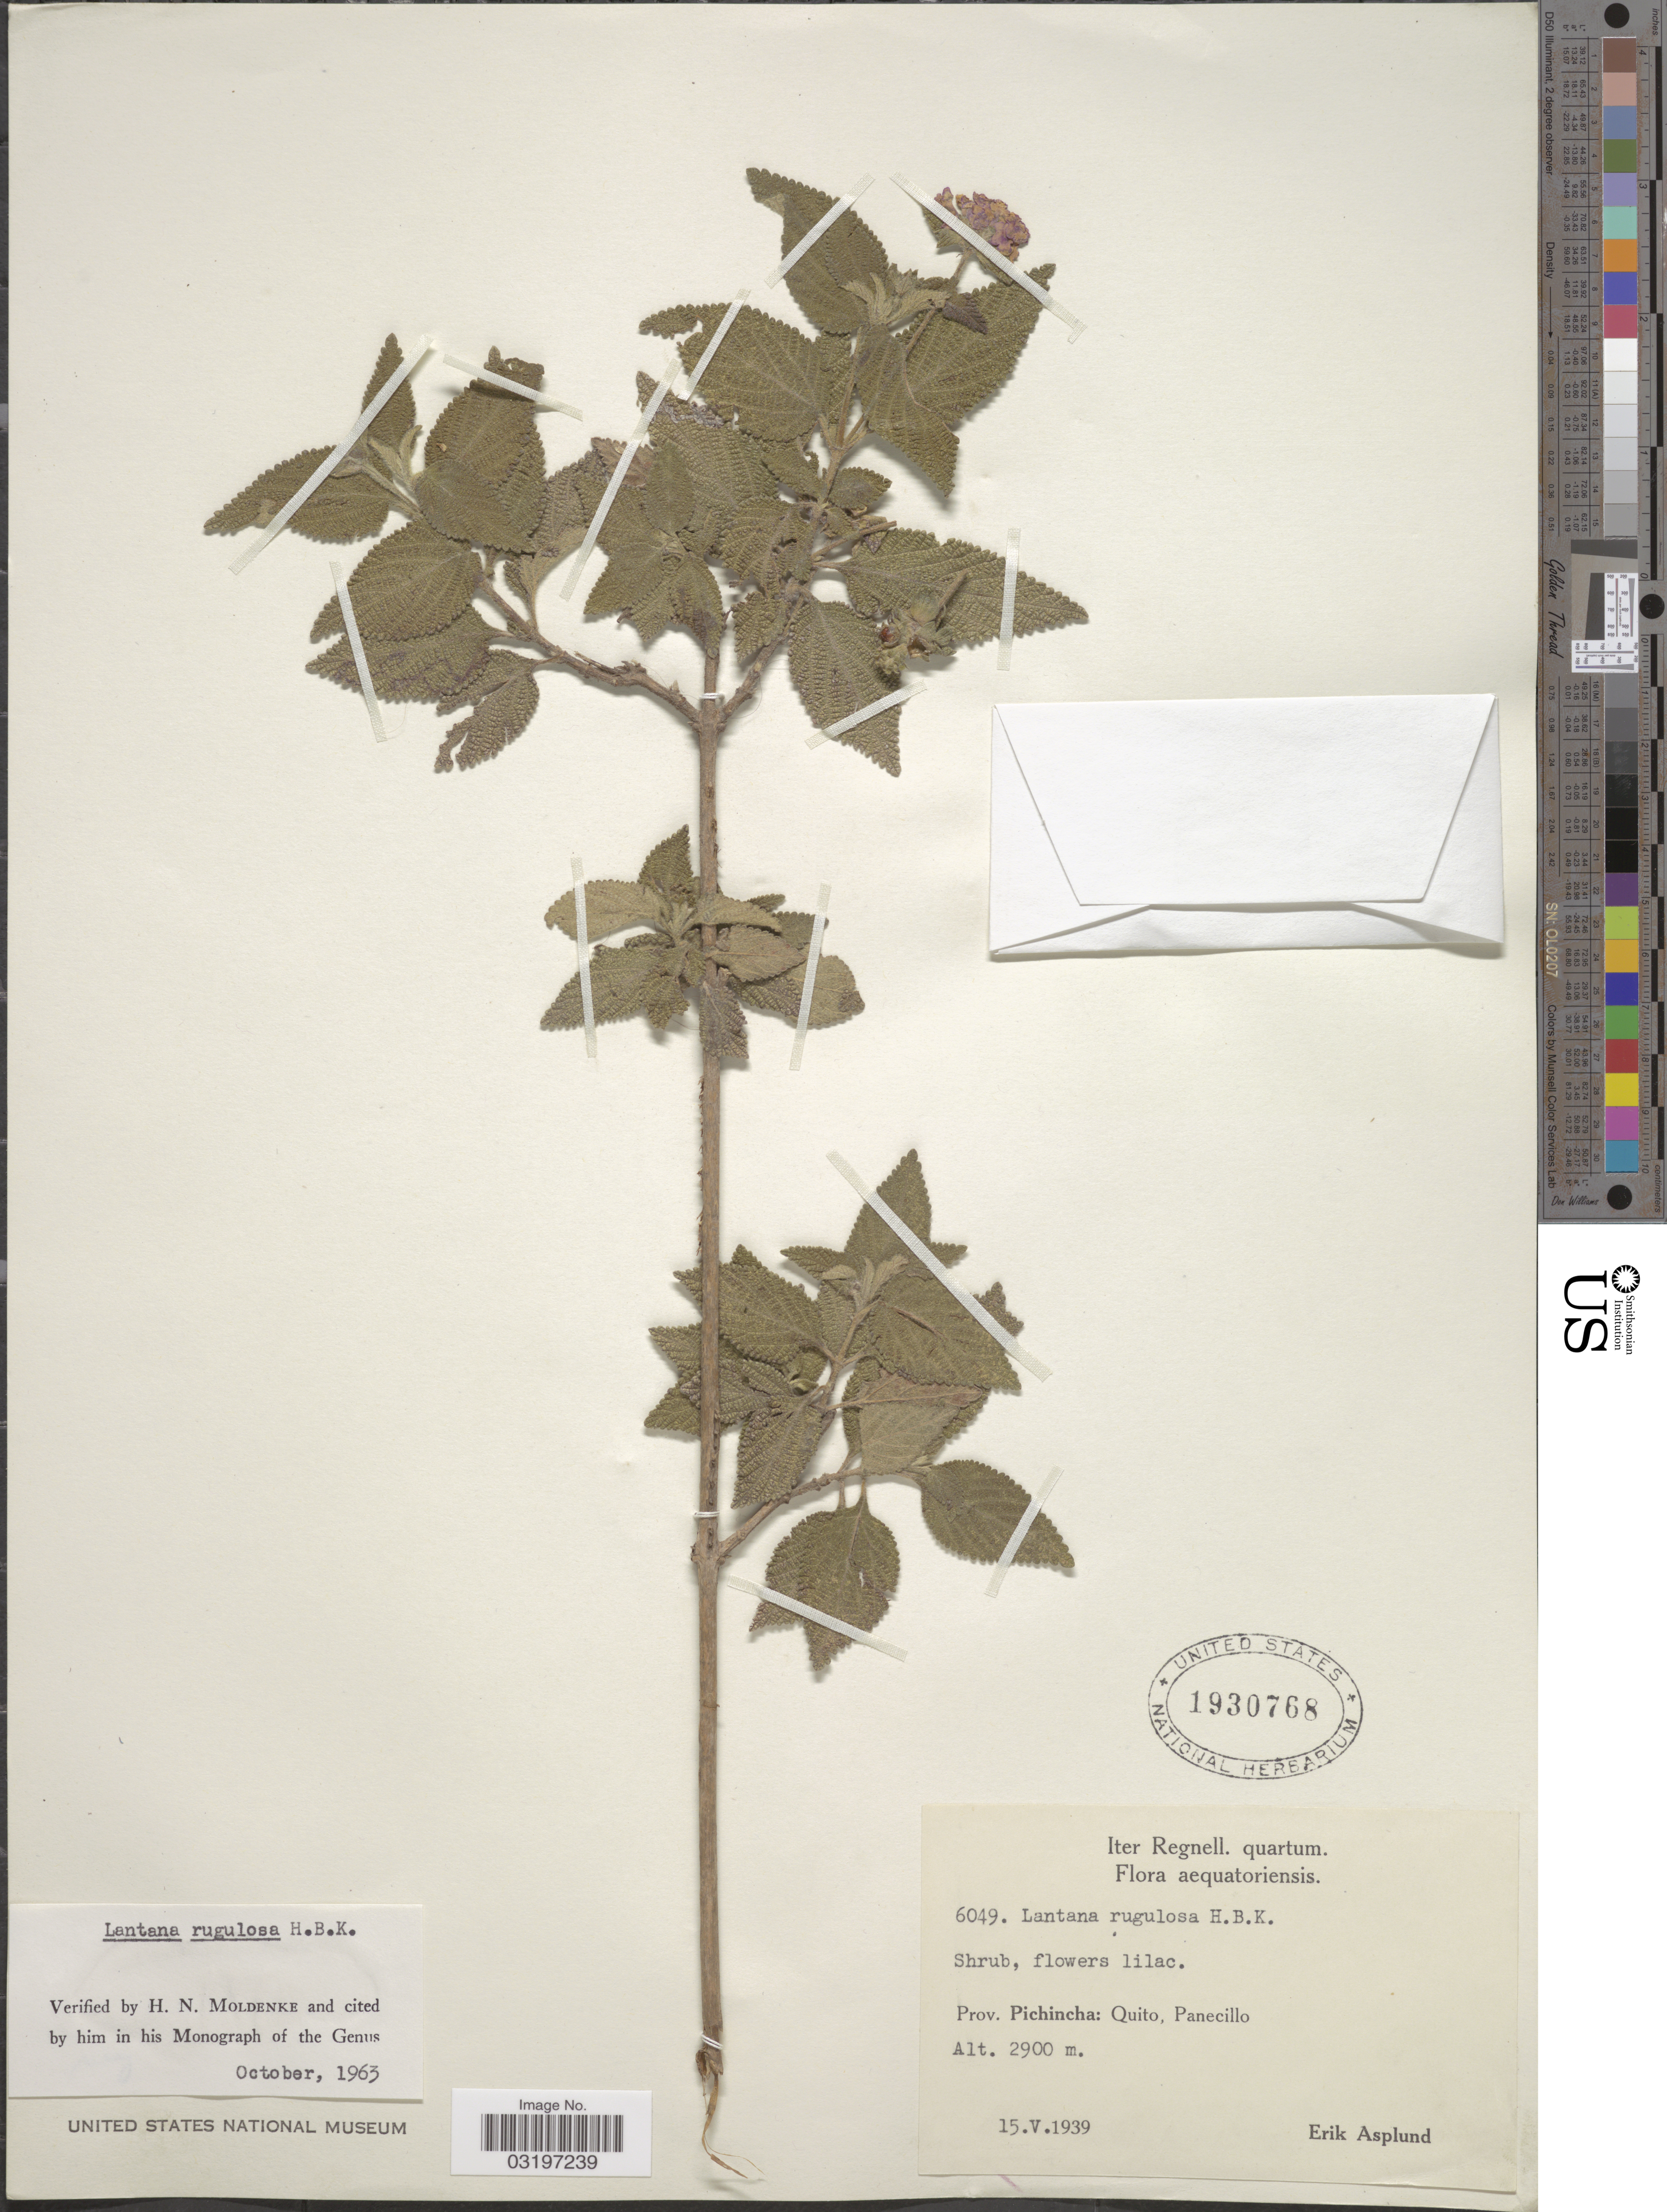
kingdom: Plantae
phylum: Tracheophyta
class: Magnoliopsida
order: Lamiales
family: Verbenaceae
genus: Lantana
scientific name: Lantana rugulosa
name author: Kunth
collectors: E. Asplund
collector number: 6049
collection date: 1939-05-15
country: Ecuador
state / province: Pichincha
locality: Quito, Panecillo.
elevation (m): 2900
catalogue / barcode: US 1930768